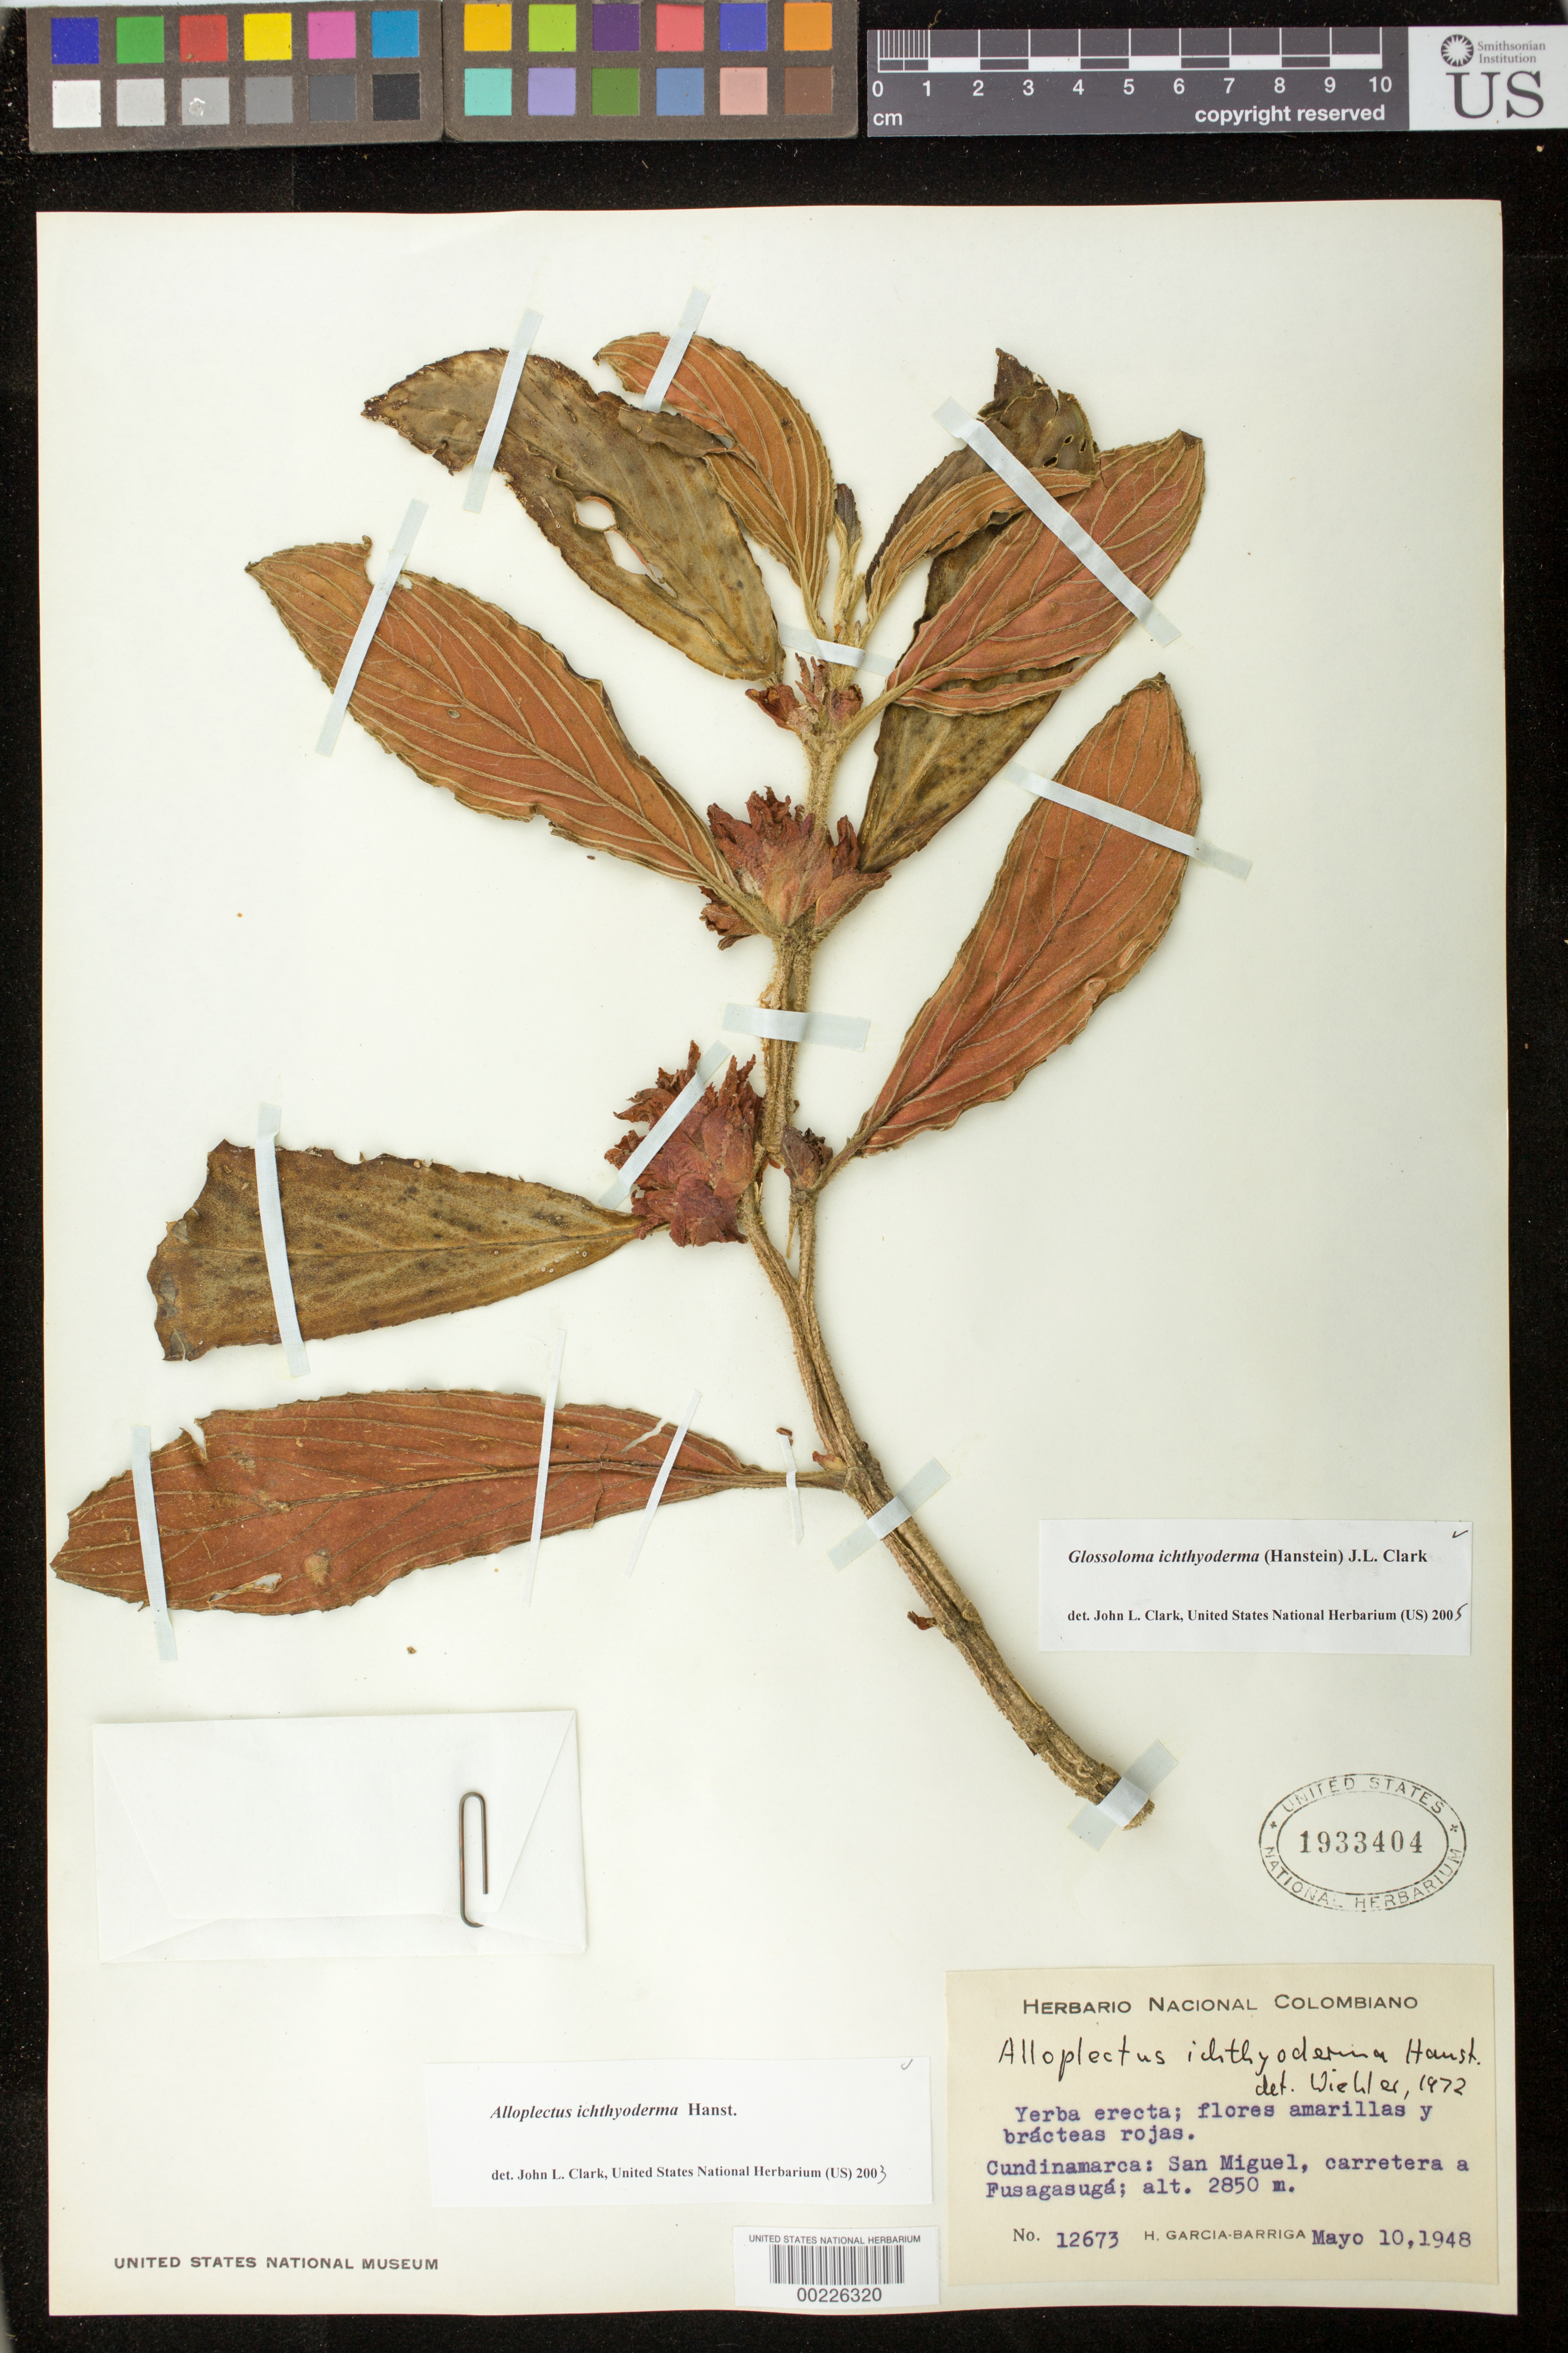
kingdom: Plantae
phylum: Tracheophyta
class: Magnoliopsida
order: Lamiales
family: Gesneriaceae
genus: Glossoloma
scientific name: Glossoloma ichthyoderma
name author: (Hanst.) J.L. Clark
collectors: H. García Barriga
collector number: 12673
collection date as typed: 10 May 1948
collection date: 1948-05-10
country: Colombia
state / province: Cundinamarca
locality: San Miguel, highway to Fusagasuga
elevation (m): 2850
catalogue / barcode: US 1933404